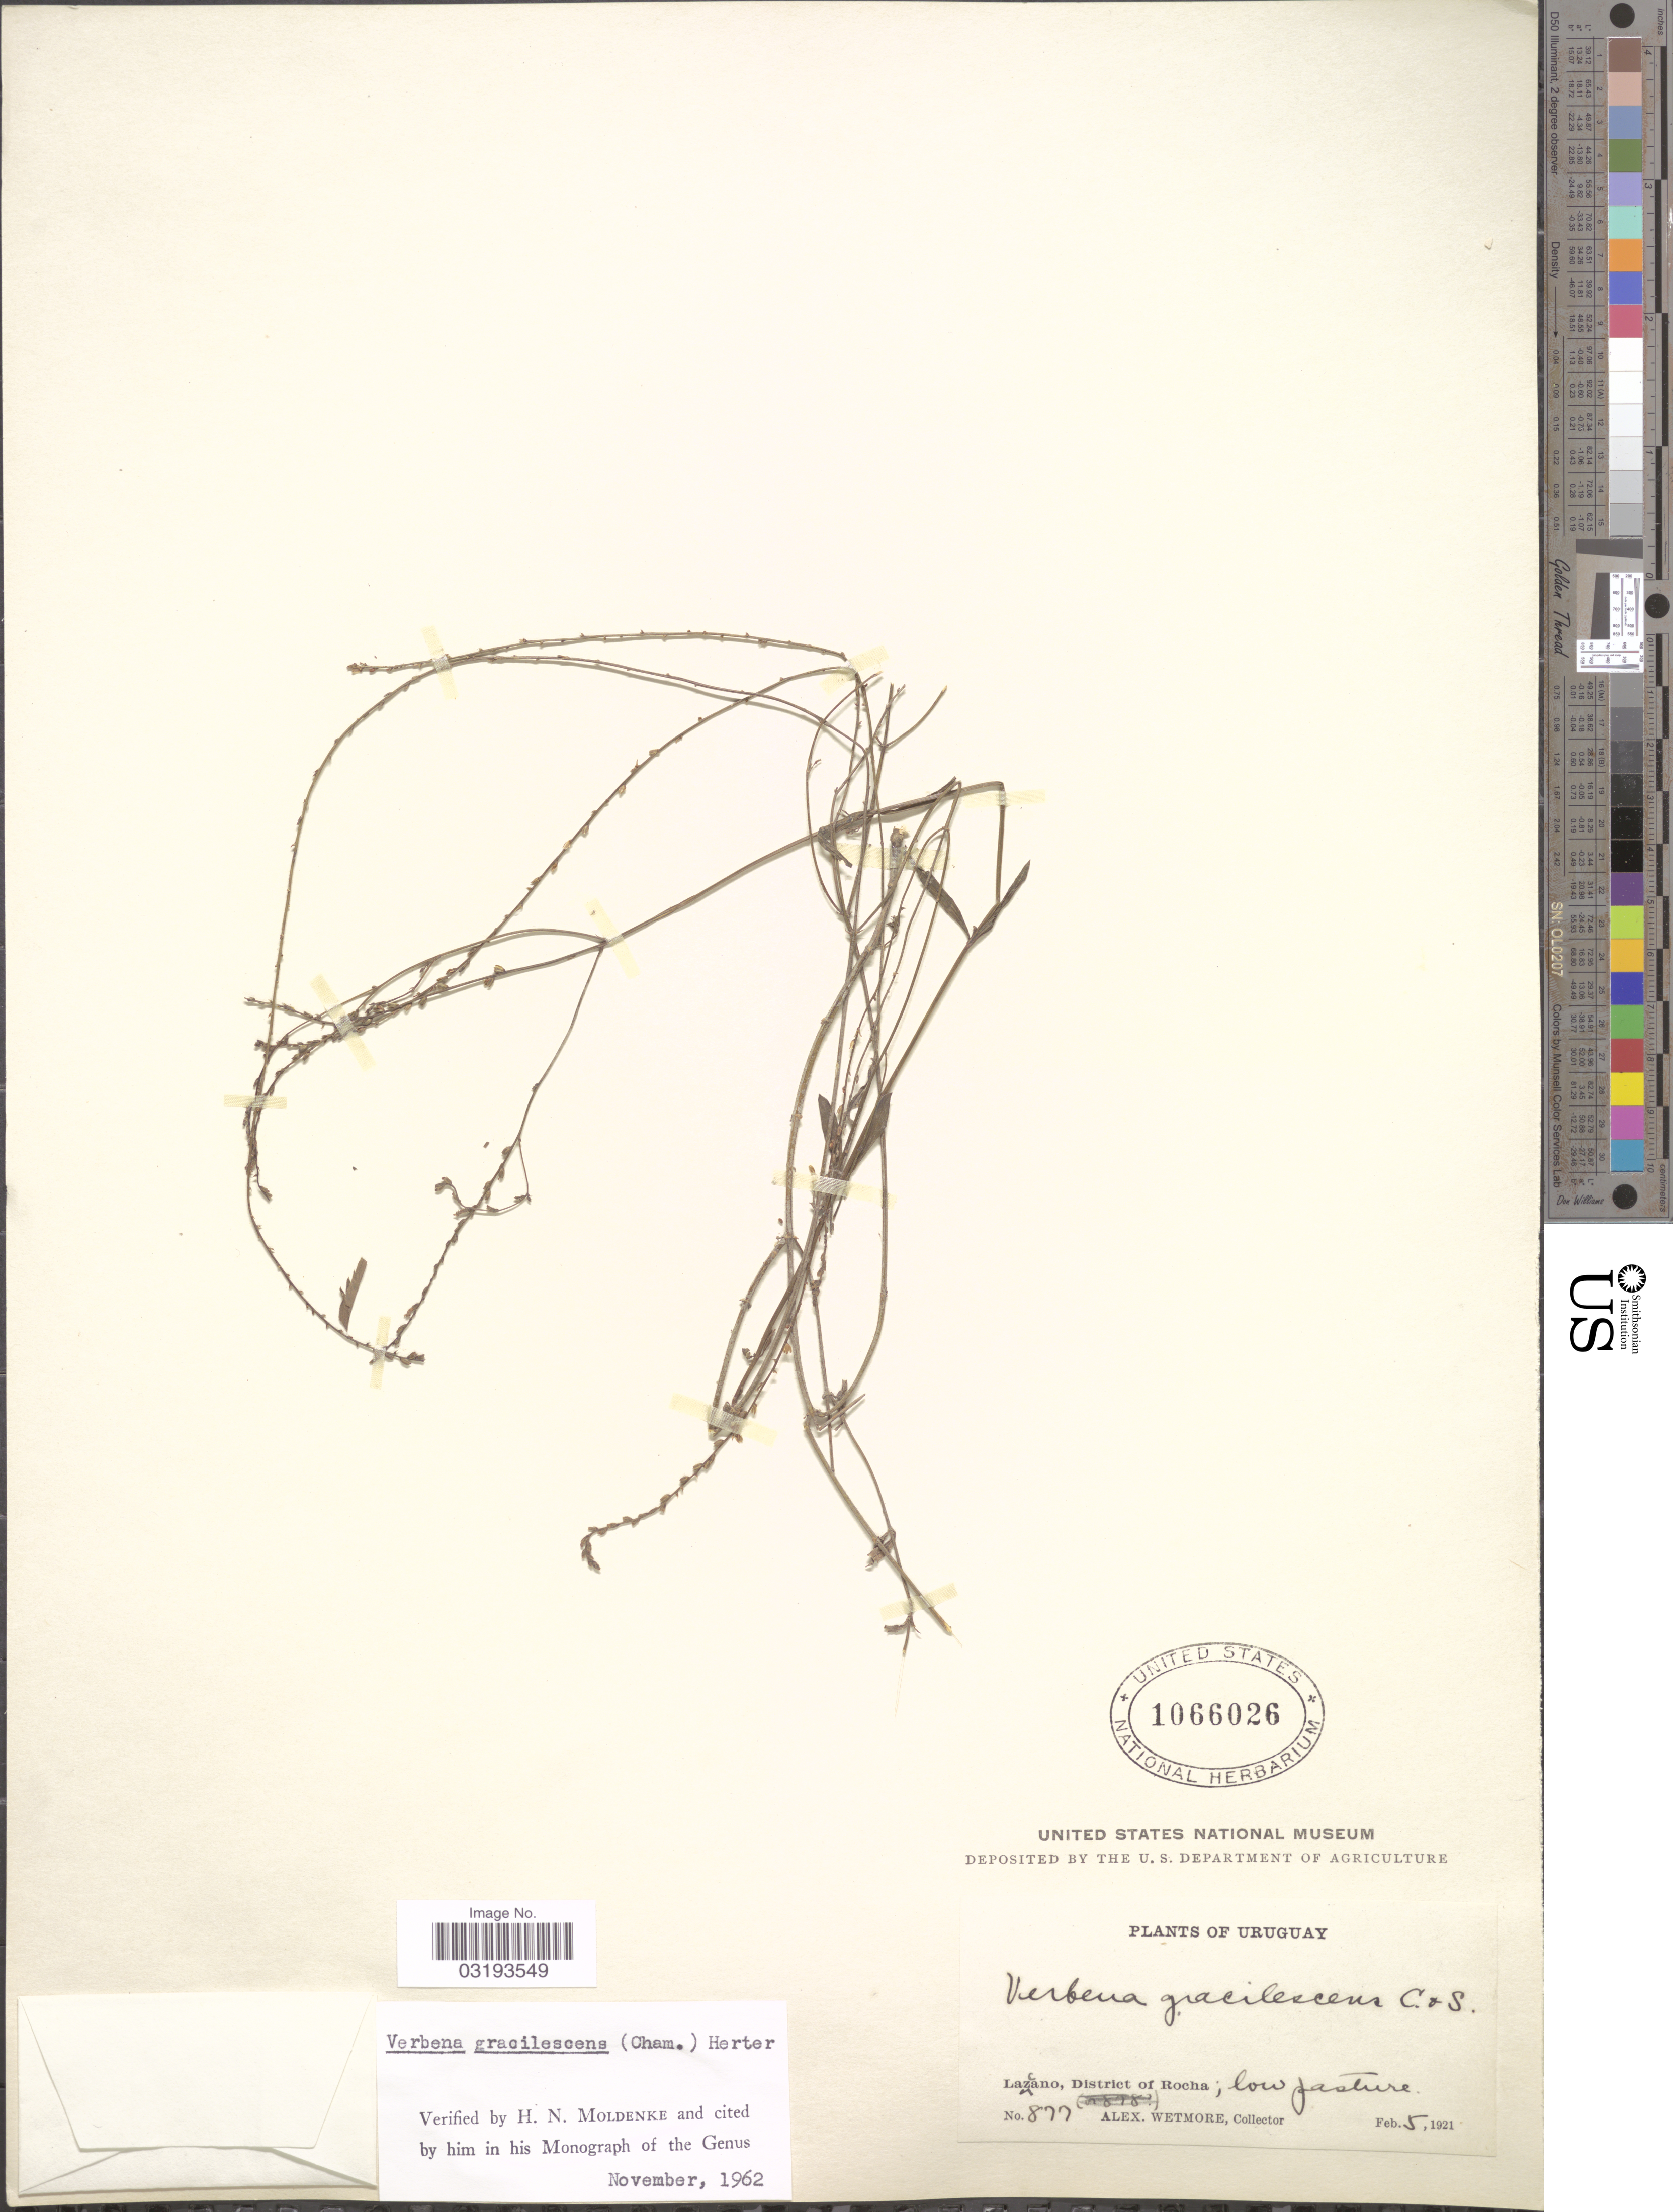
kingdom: Plantae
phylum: Tracheophyta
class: Magnoliopsida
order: Lamiales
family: Verbenaceae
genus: Verbena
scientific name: Verbena gracilescens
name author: (Cham.) Herter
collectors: A. Wetmore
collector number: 877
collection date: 1921-02-05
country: Uruguay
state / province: Rocha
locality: Lazcano, District of Rocha.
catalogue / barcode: US 1066026